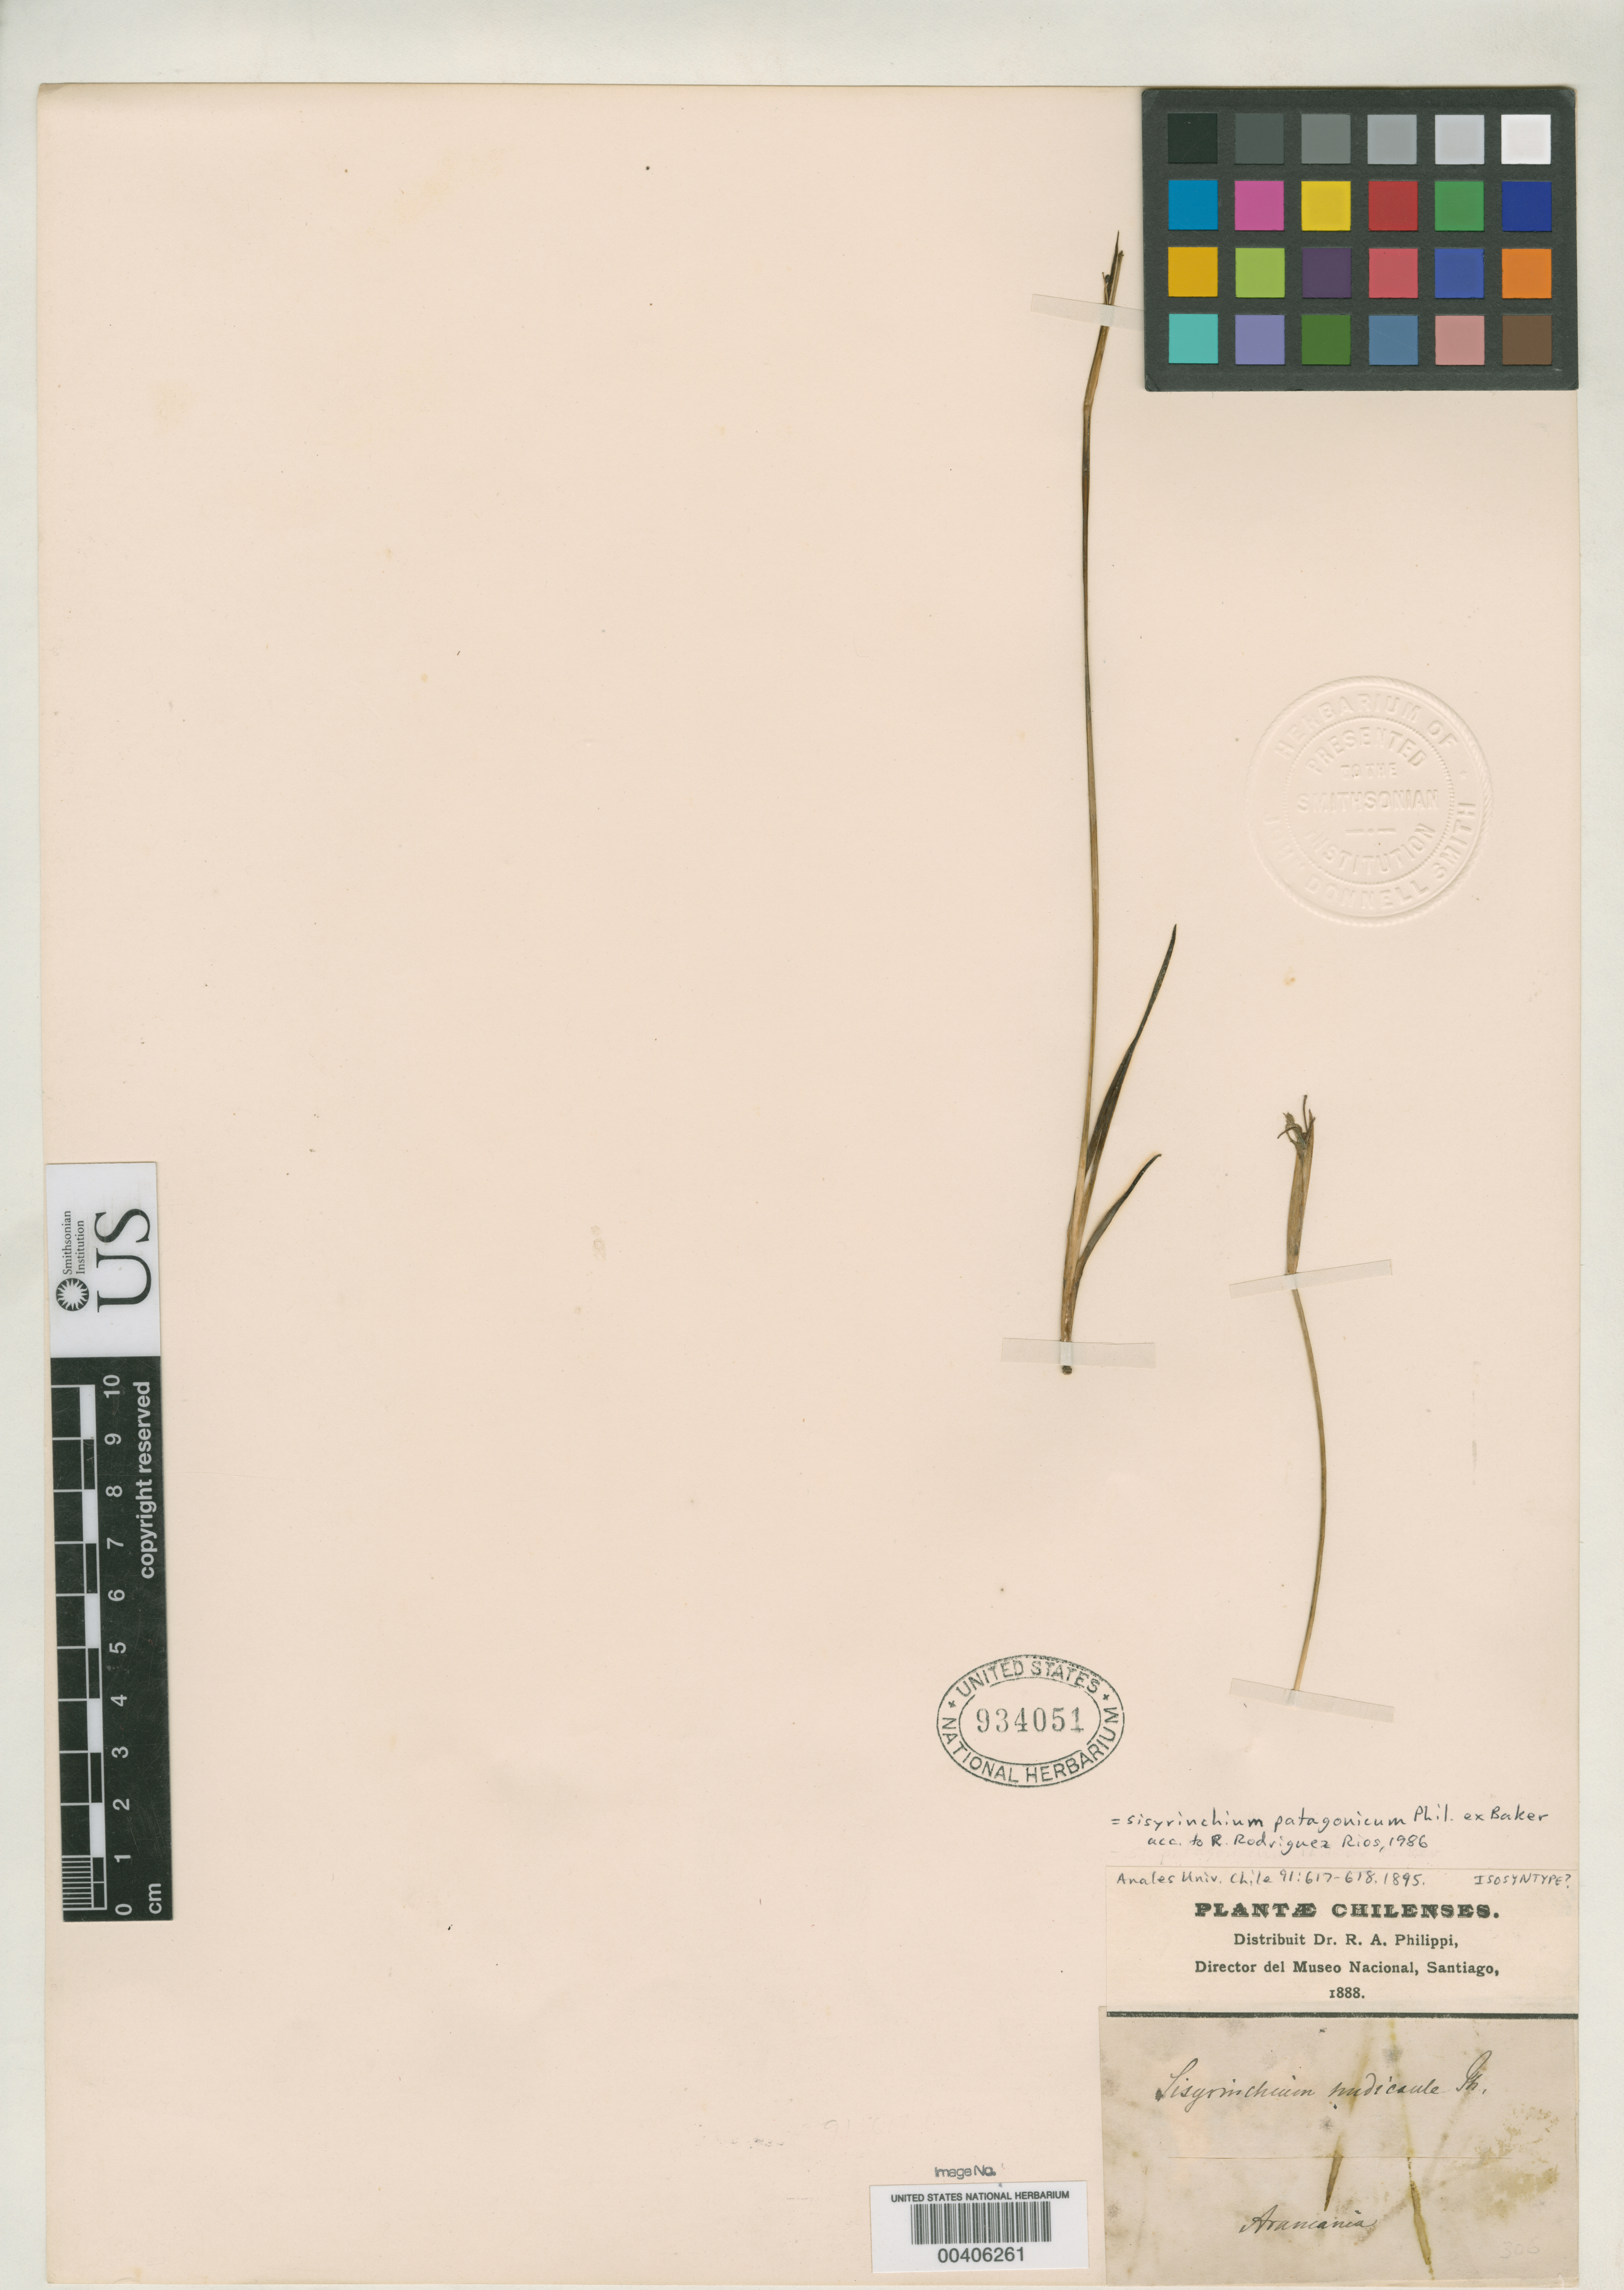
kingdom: Plantae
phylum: Tracheophyta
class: Liliopsida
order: Asparagales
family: Iridaceae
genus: Sisyrinchium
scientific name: Sisyrinchium nudicaule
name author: Phil.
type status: Possible Isosyntype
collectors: R. A. Philippi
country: Chile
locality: Araucania.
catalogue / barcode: US 934051